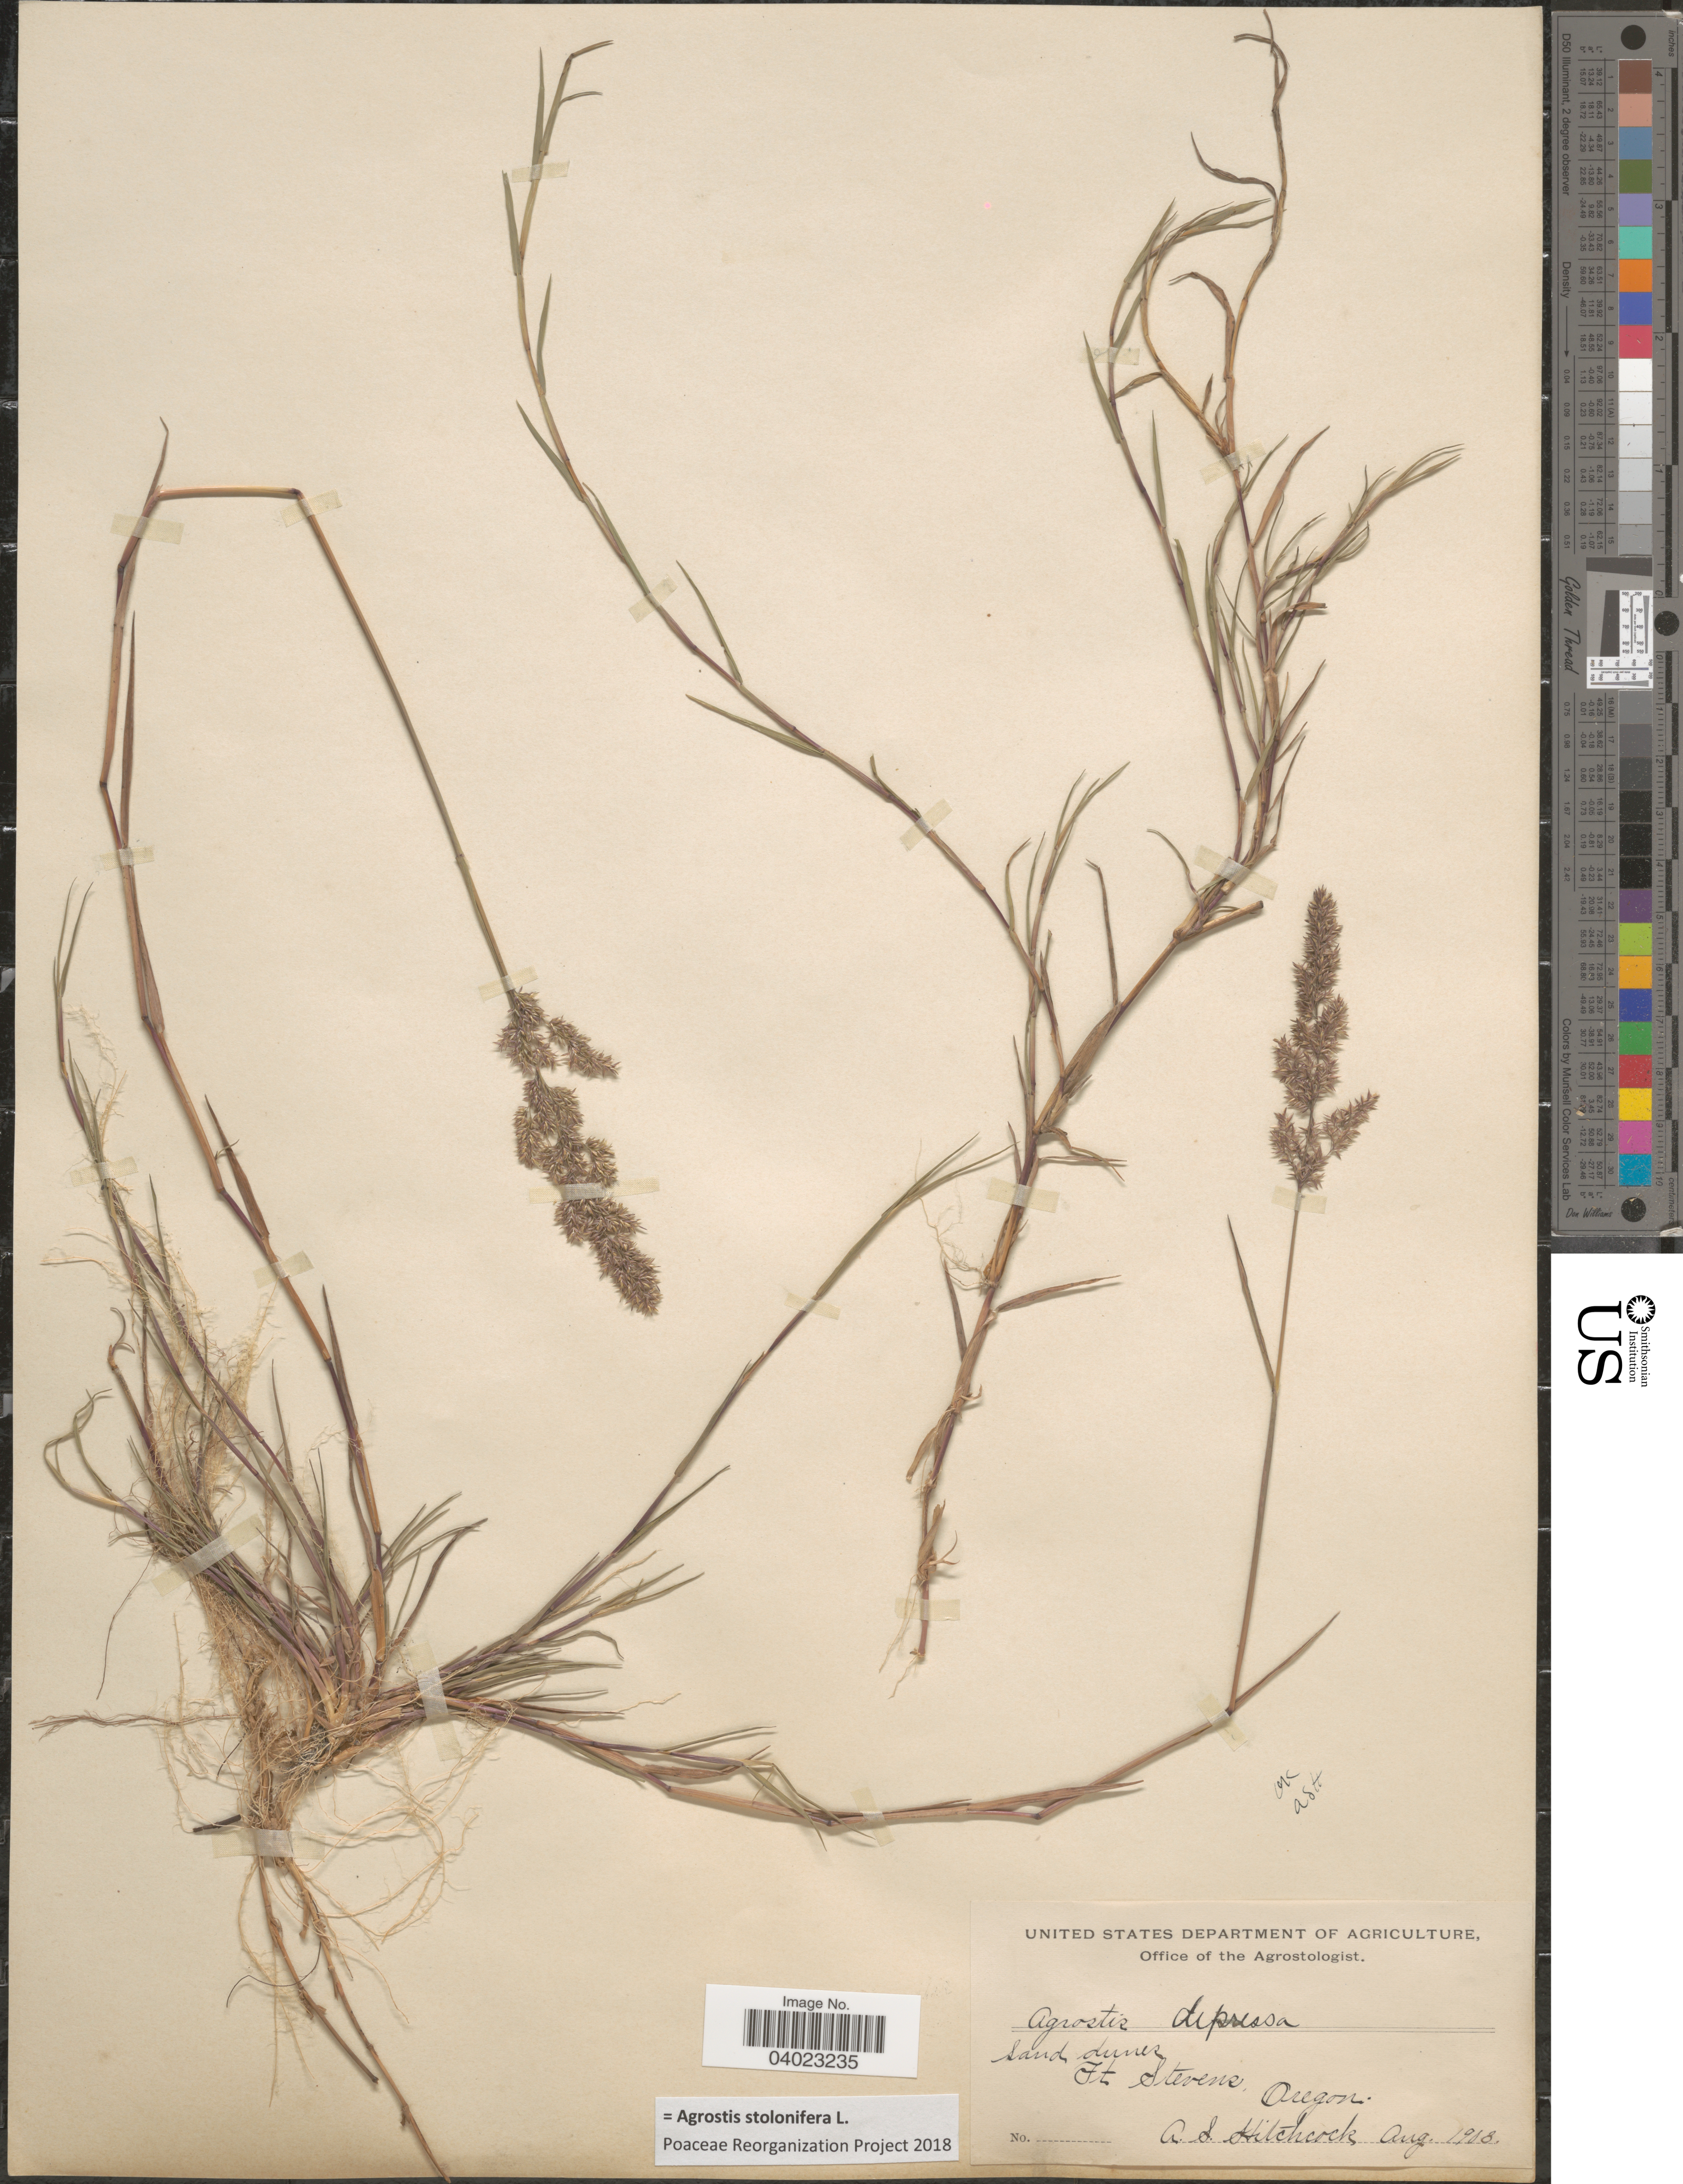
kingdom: Plantae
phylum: Tracheophyta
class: Liliopsida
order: Poales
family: Poaceae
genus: Agrostis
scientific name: Agrostis stolonifera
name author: L.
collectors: A. S. Hitchcock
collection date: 1908-08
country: United States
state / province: Oregon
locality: Ft Stevens.